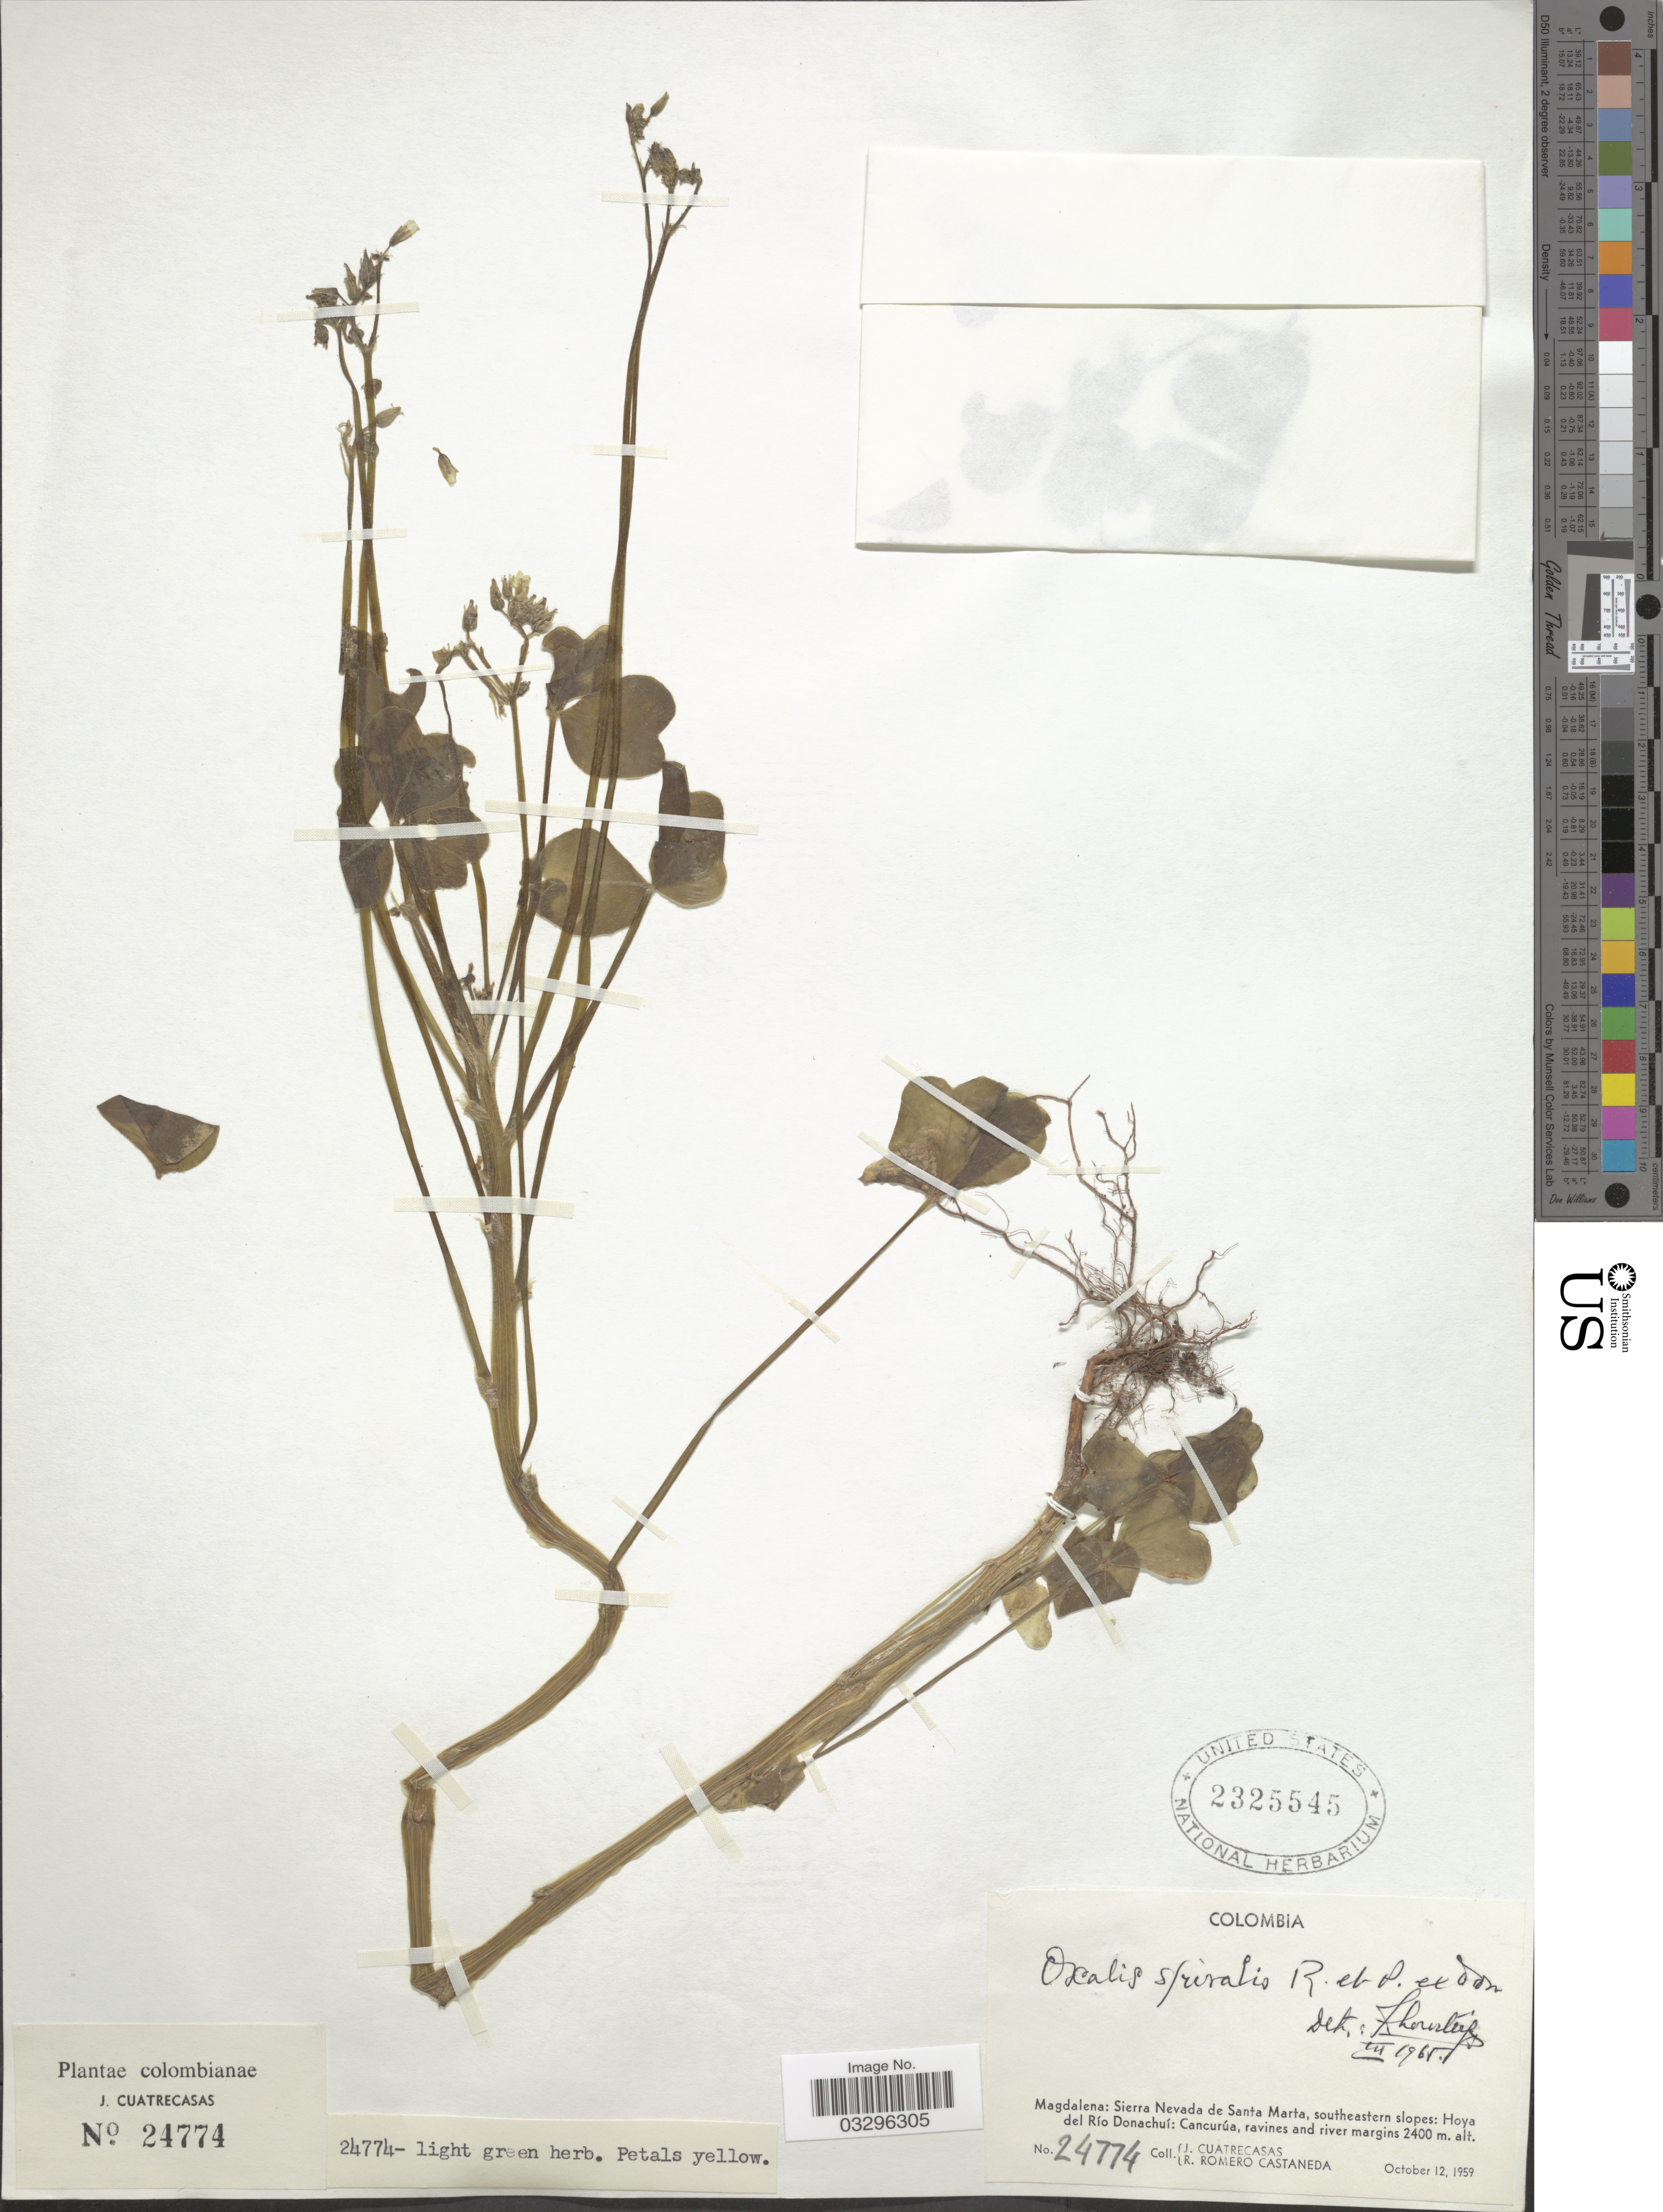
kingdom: Plantae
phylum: Tracheophyta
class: Magnoliopsida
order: Oxalidales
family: Oxalidaceae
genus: Oxalis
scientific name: Oxalis spiralis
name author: Ruiz & Pav. ex G. Don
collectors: J. Cuatrecasas & R. Romero Castañeda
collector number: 24774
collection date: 1959-10-12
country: Colombia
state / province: Magdalena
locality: Sierra Nevada de Santa Marta, southeastern slopes: Hoya del Río Donachuí: Cancurúa, ravines and river margins.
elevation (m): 2400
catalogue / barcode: US 2325545